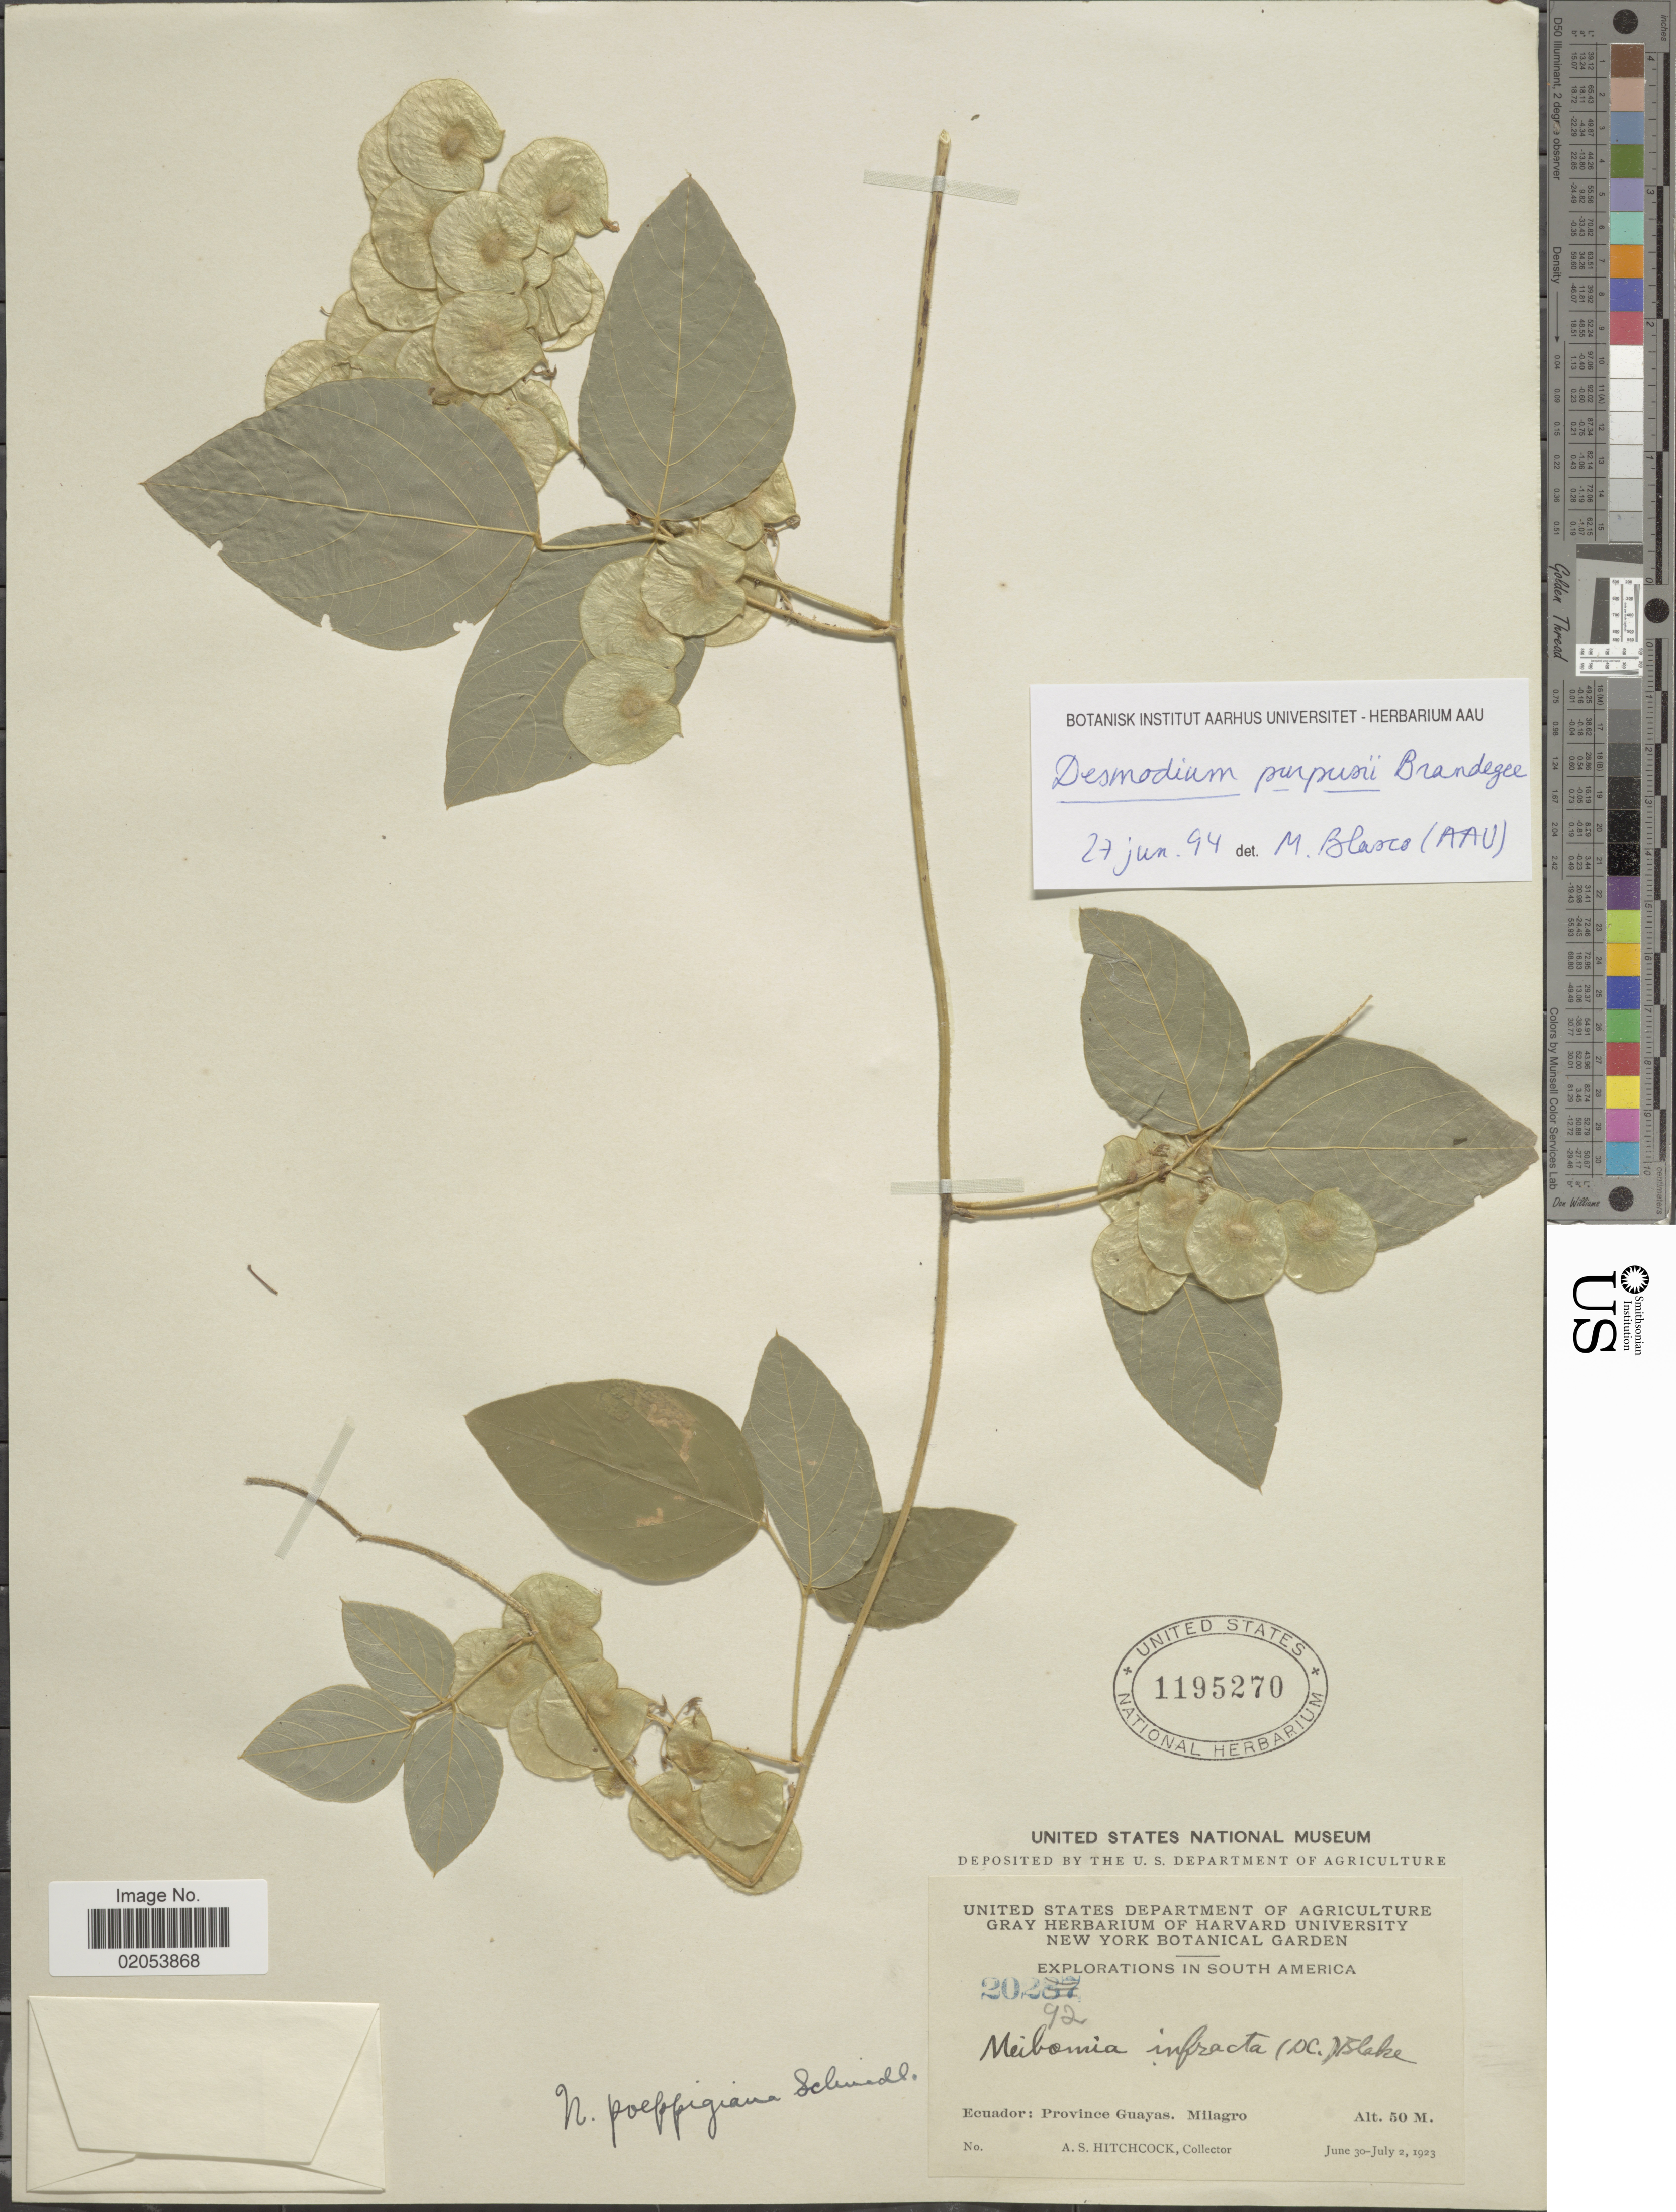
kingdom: Plantae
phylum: Tracheophyta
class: Magnoliopsida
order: Fabales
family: Fabaceae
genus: Desmodium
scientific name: Desmodium purpusii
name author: Brandegee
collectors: A. S. Hitchcock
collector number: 20292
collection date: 1923-06-30/1923-07-02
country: Ecuador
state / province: Guayas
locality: Ecuador: Province of Guayas. Milagro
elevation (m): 50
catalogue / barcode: US 1195270